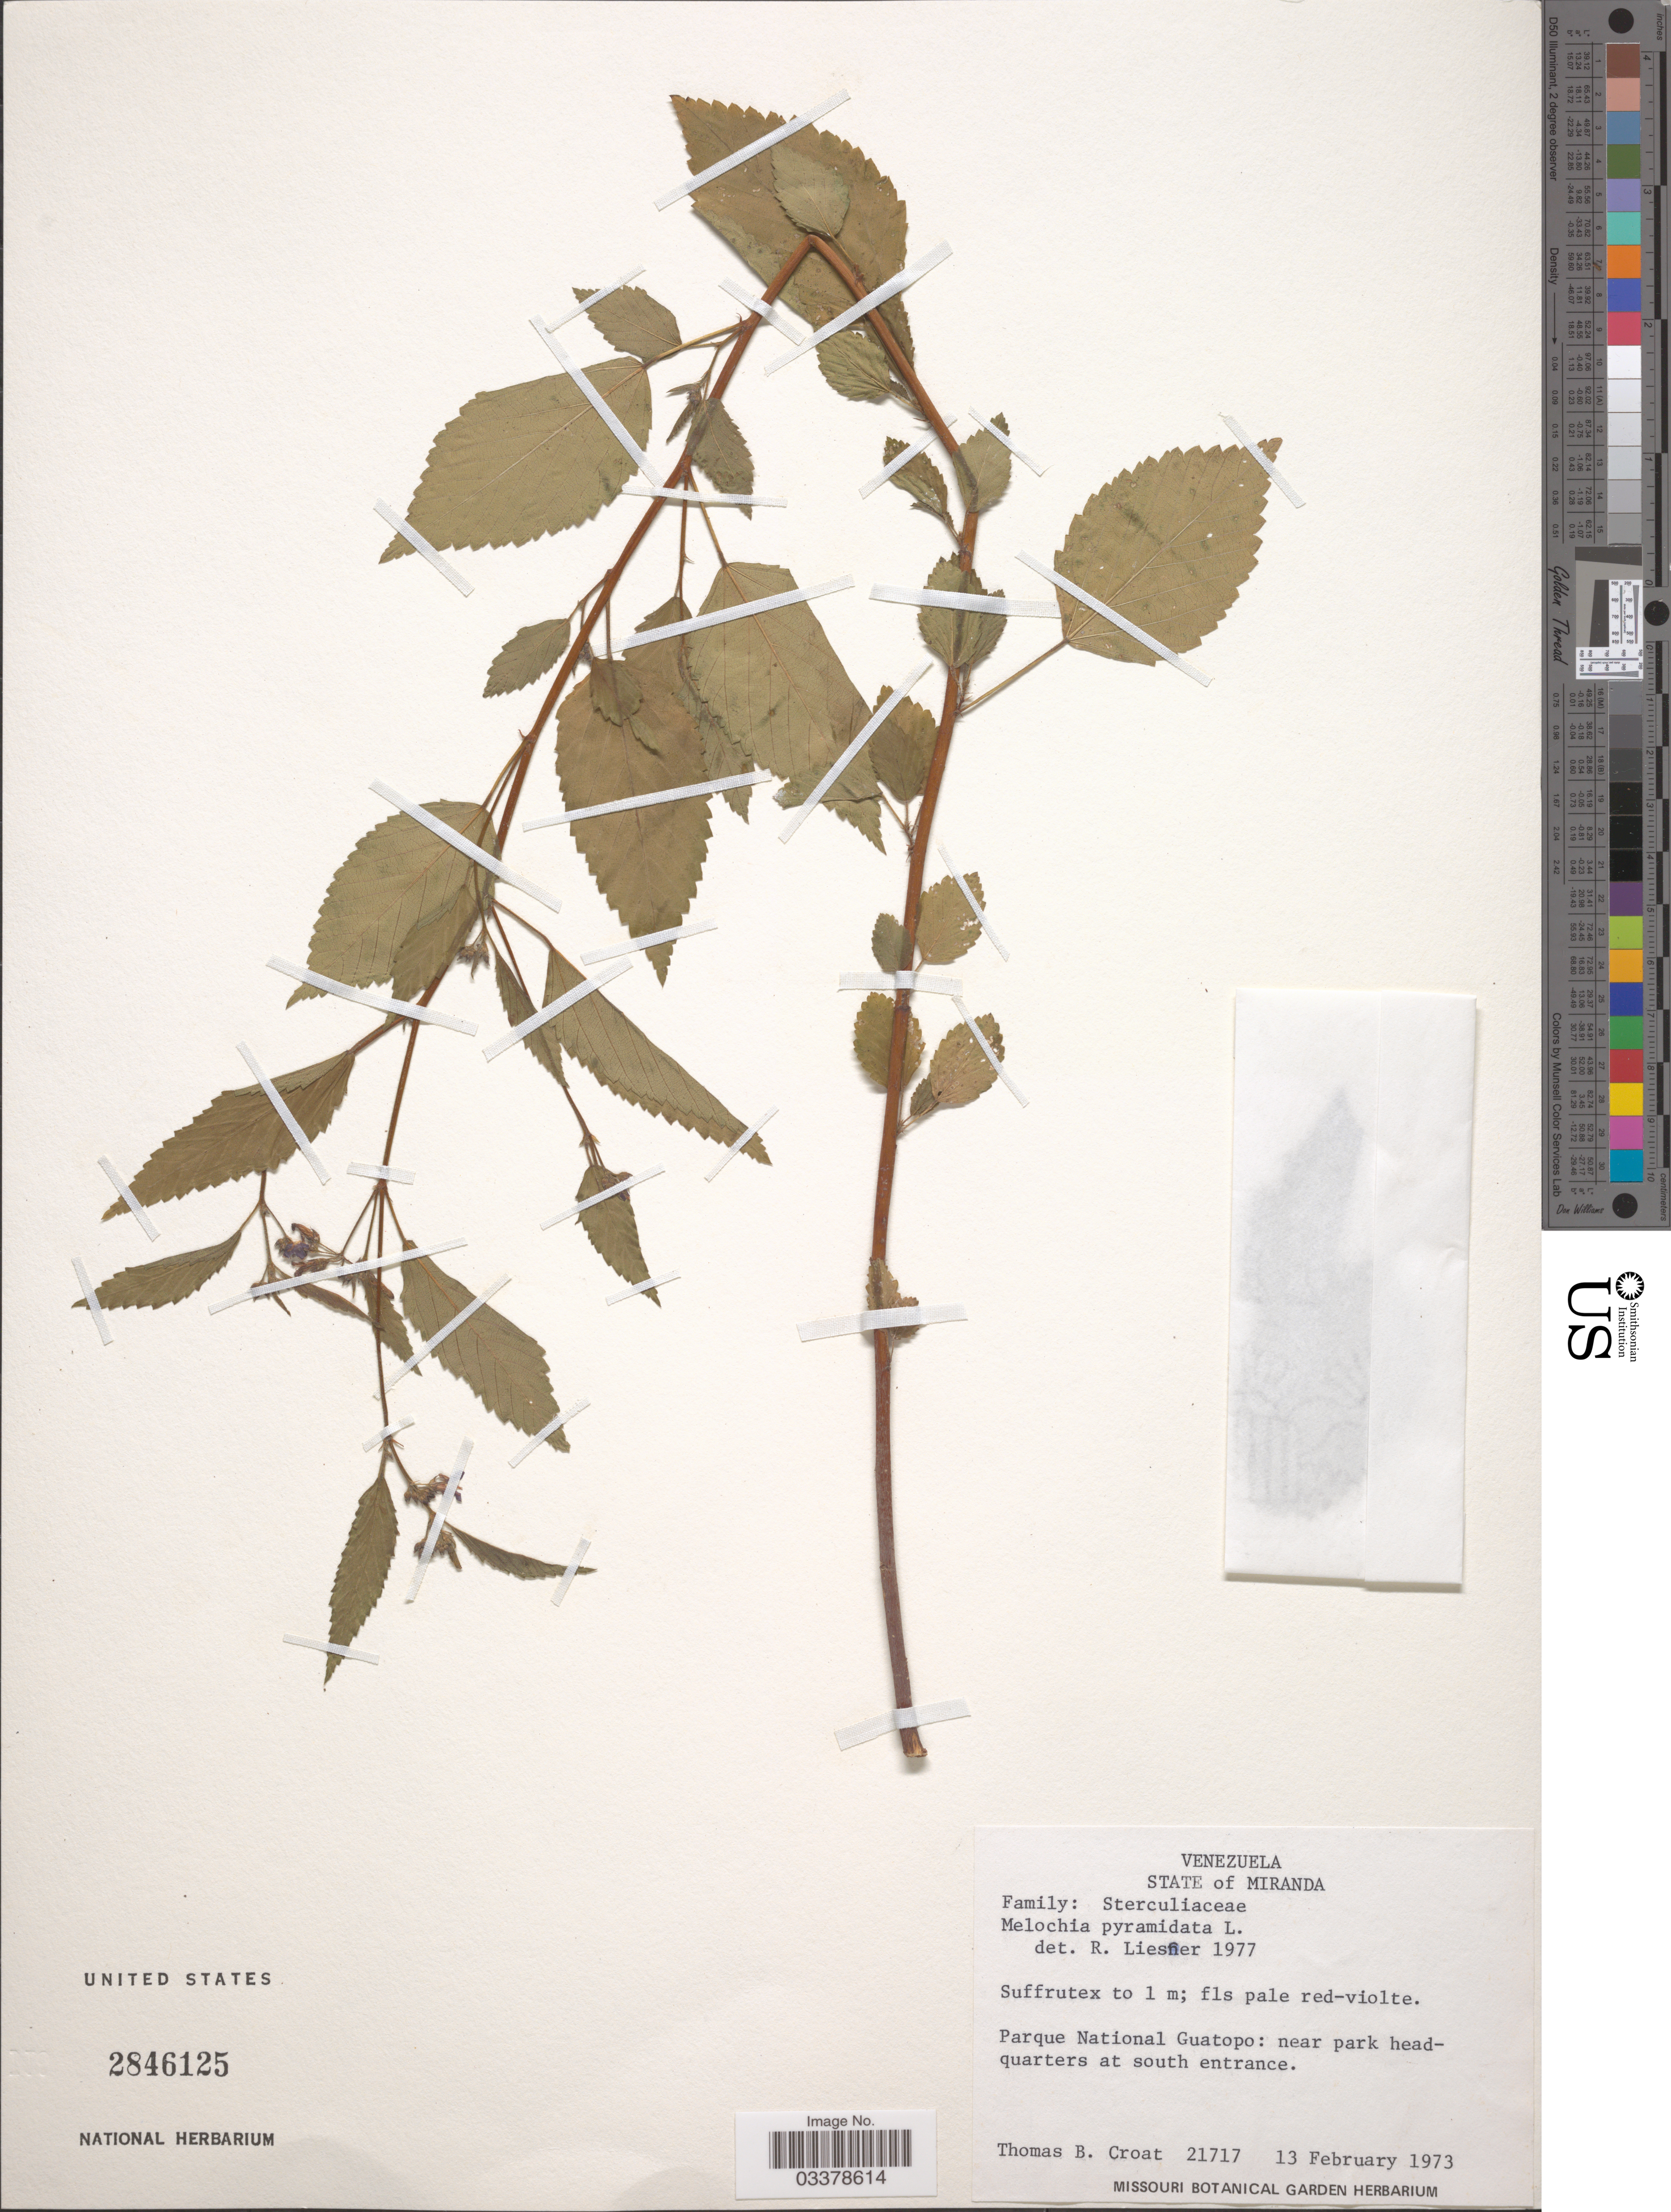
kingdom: Plantae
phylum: Tracheophyta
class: Magnoliopsida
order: Malvales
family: Malvaceae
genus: Melochia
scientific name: Melochia pyramidata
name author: L.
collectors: T. B. Croat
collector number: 21717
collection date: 1973-02-13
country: Venezuela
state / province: Miranda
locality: Parque National Guatopo: near park head-quarters at south entrance.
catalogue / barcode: US 2846125